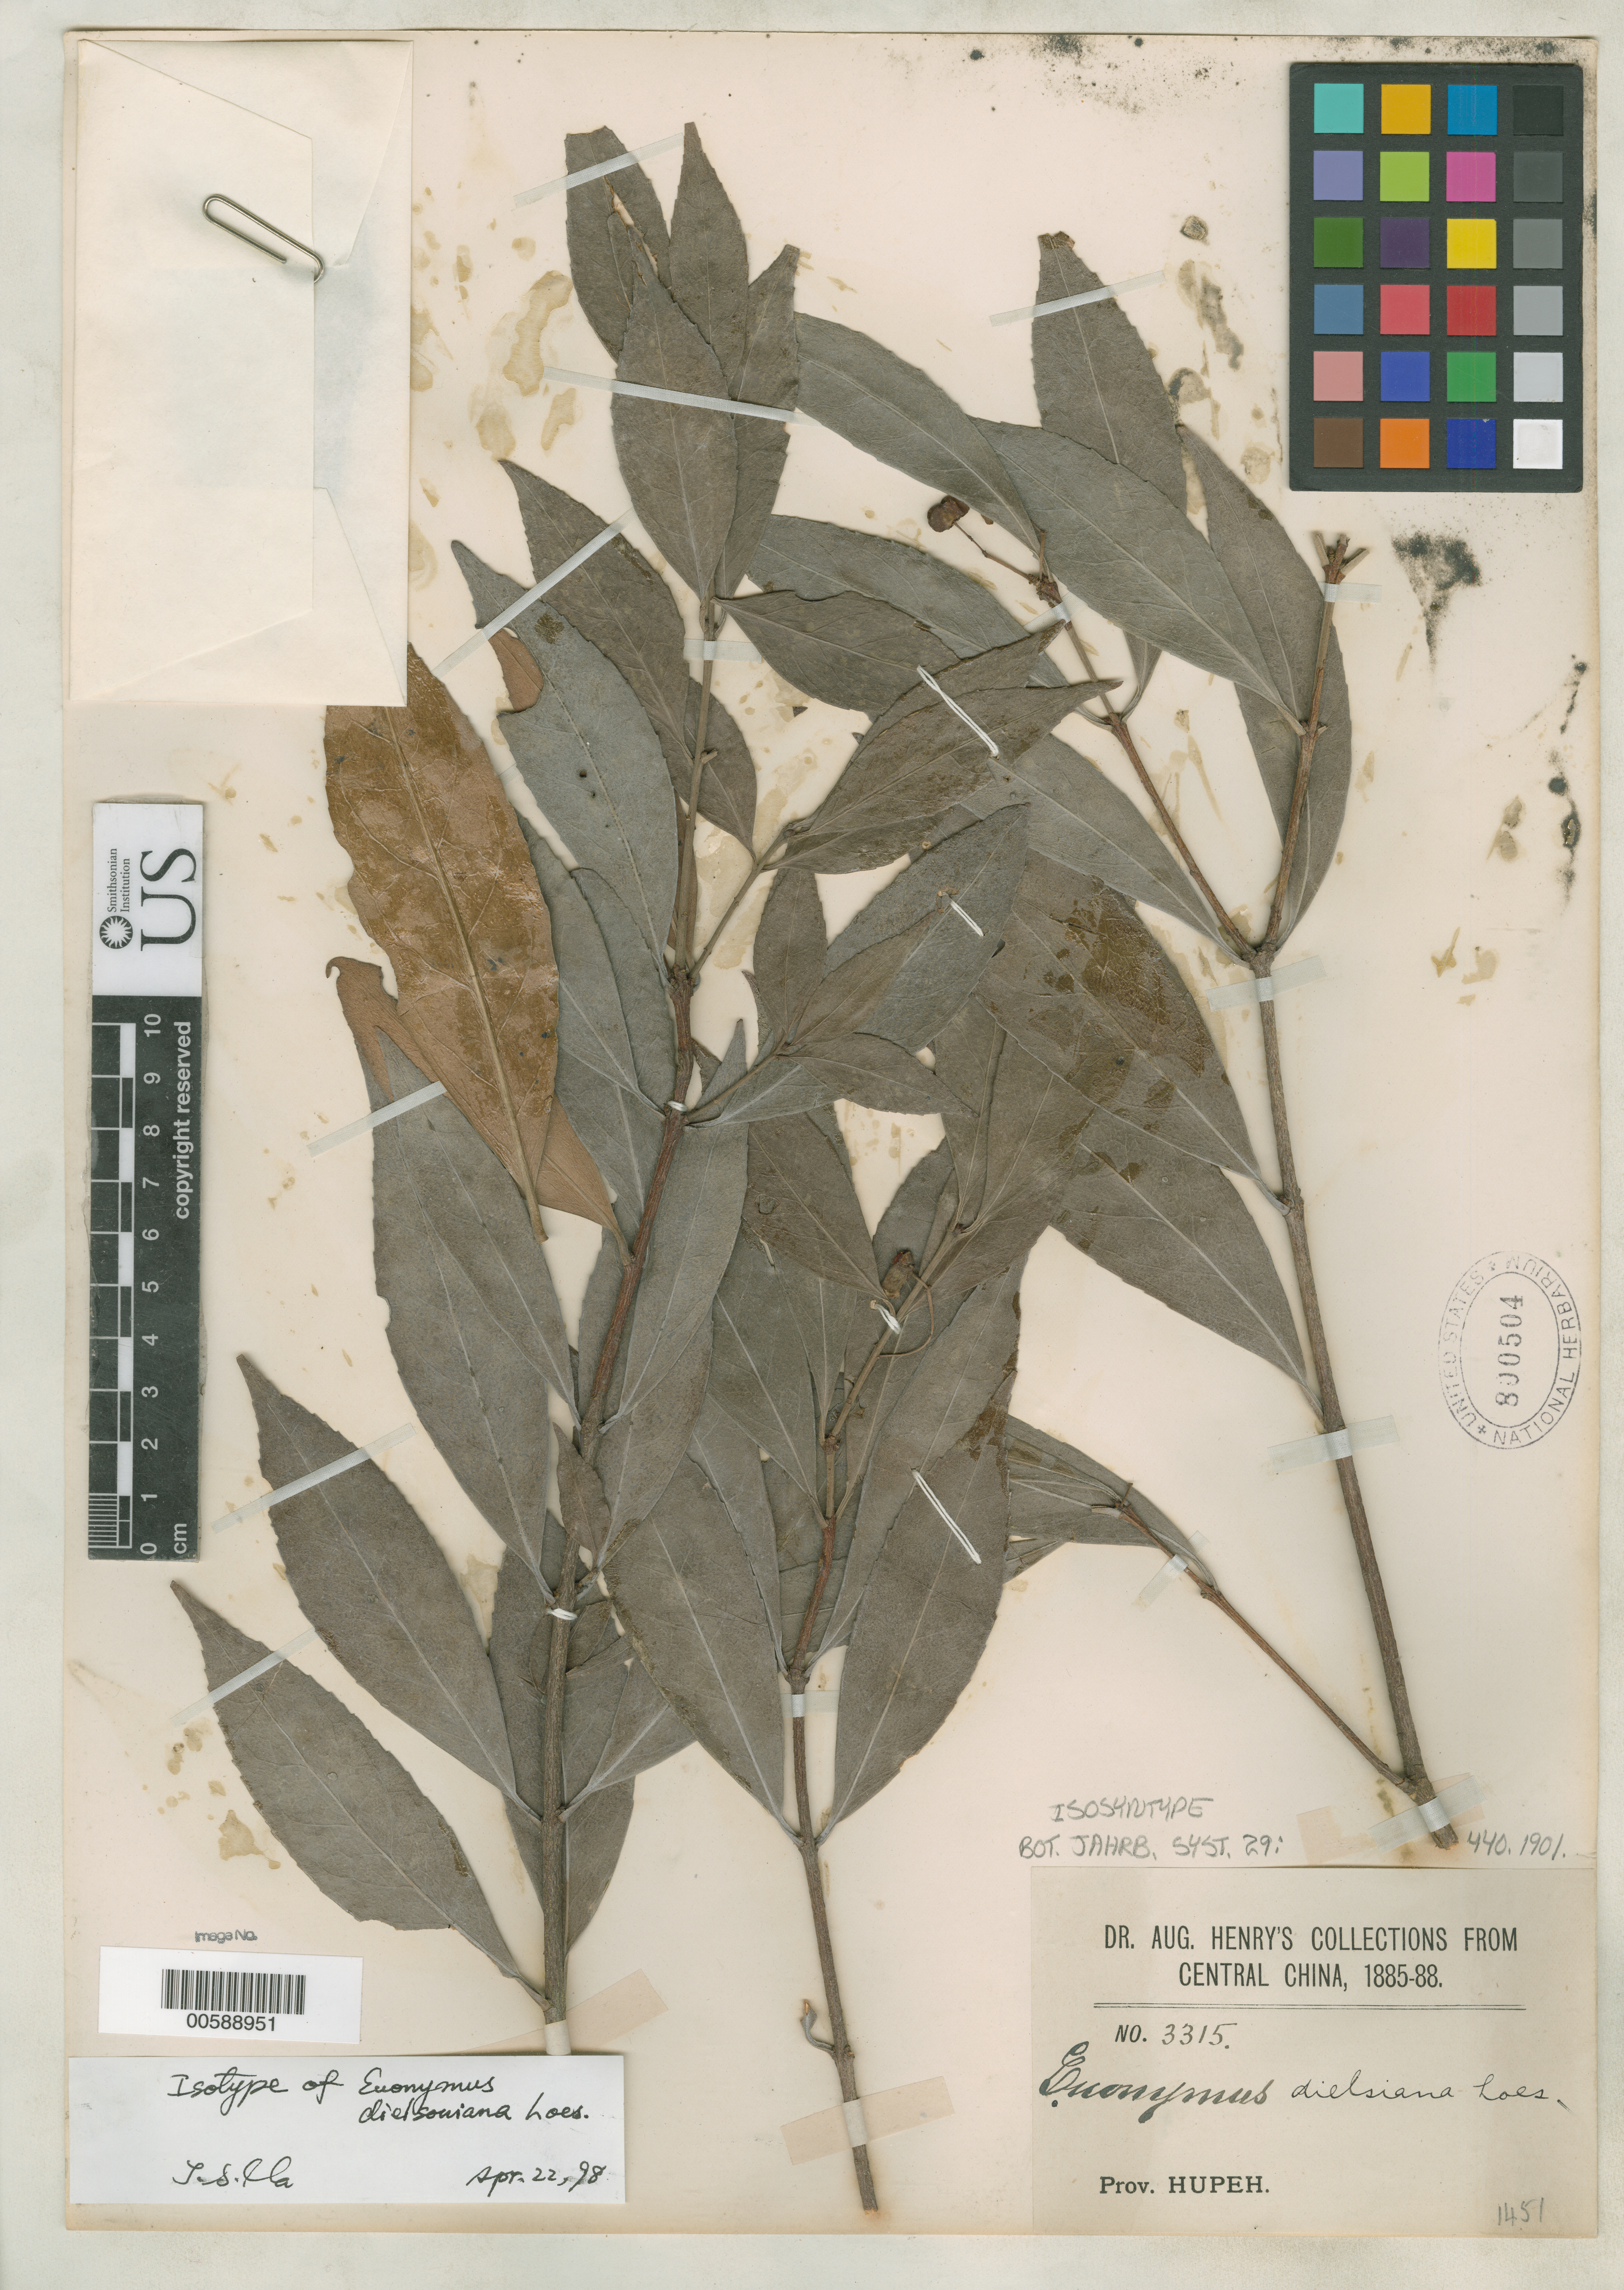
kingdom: Plantae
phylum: Tracheophyta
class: Magnoliopsida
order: Celastrales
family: Celastraceae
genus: Euonymus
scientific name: Euonymus dielsiana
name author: Loes. in Diels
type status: Isosyntype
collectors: A. Henry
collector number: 3315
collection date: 1885/1888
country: China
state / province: Hubei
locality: Central China. Prov. Hupeh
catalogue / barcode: US 800504